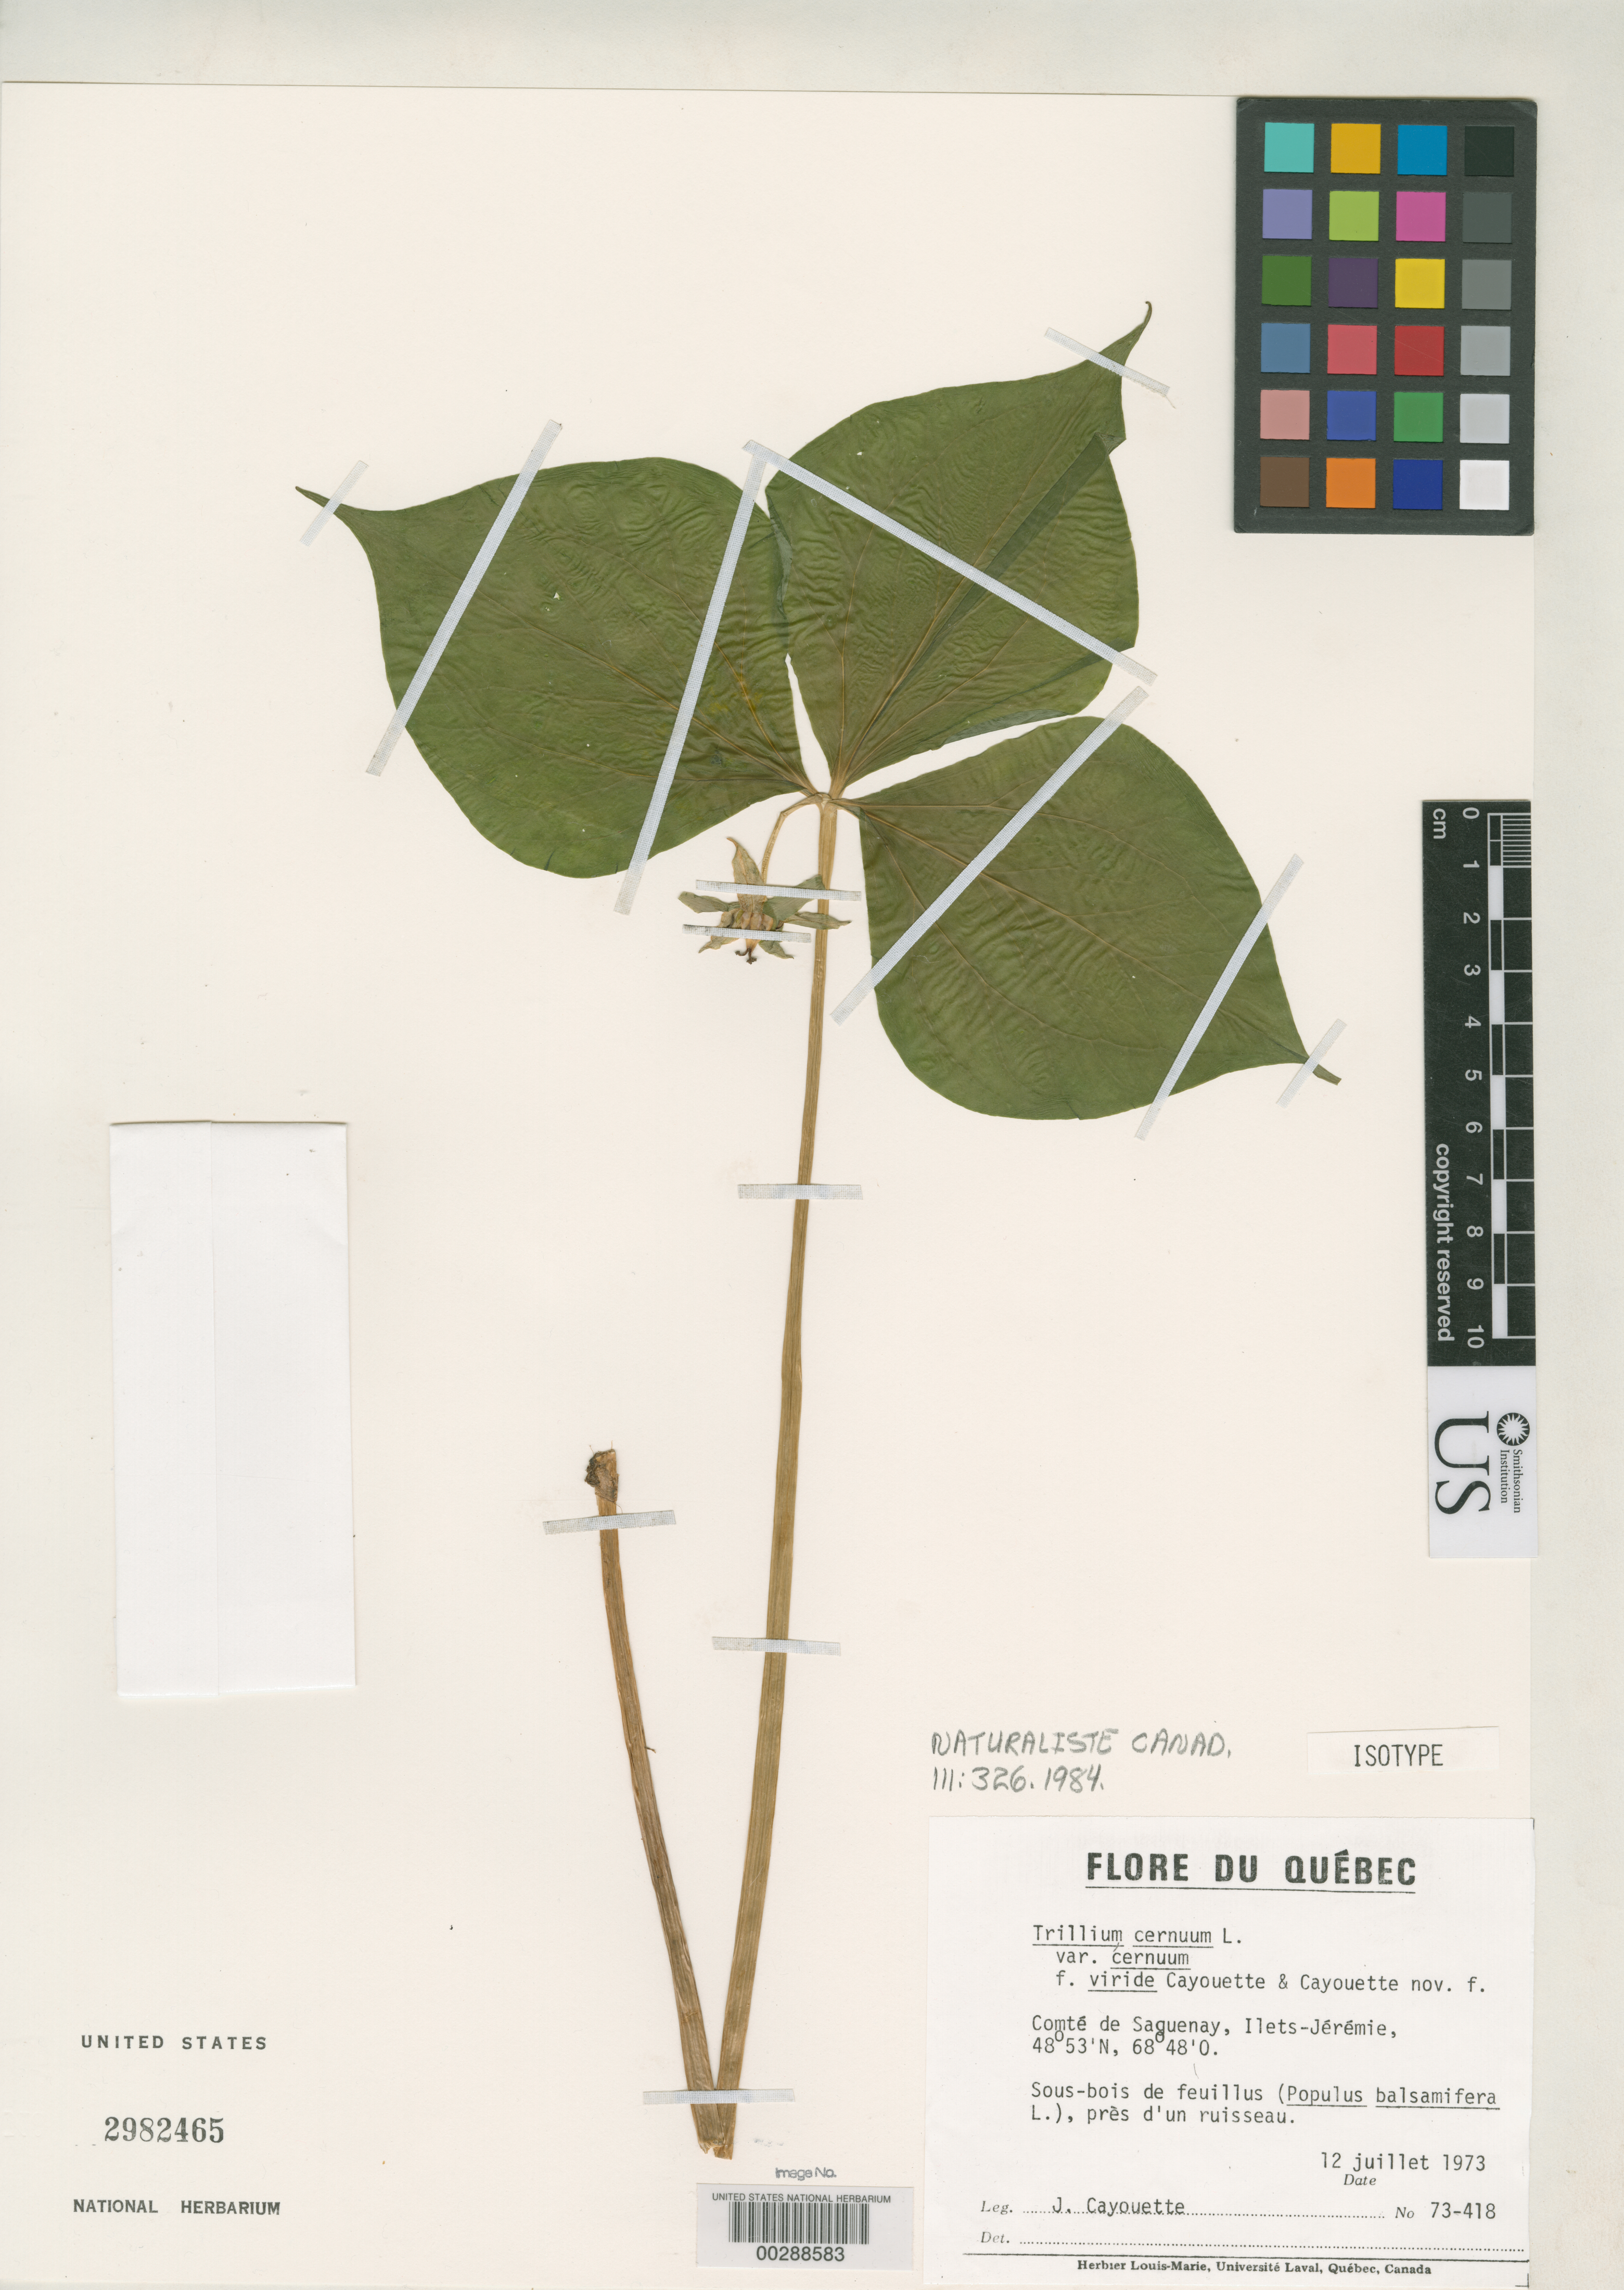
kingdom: Plantae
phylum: Tracheophyta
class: Liliopsida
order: Liliales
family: Melanthiaceae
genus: Trillium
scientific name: Trillium cernuum f. viride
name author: Cayouette & Cayouette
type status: Isotype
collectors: J. Cayouette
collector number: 73-418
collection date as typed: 12 Jul 1973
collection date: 1973-07-12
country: Canada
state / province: Quebec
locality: Comte Desaguenay, Ilets-Jeremie.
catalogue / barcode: US 2982465